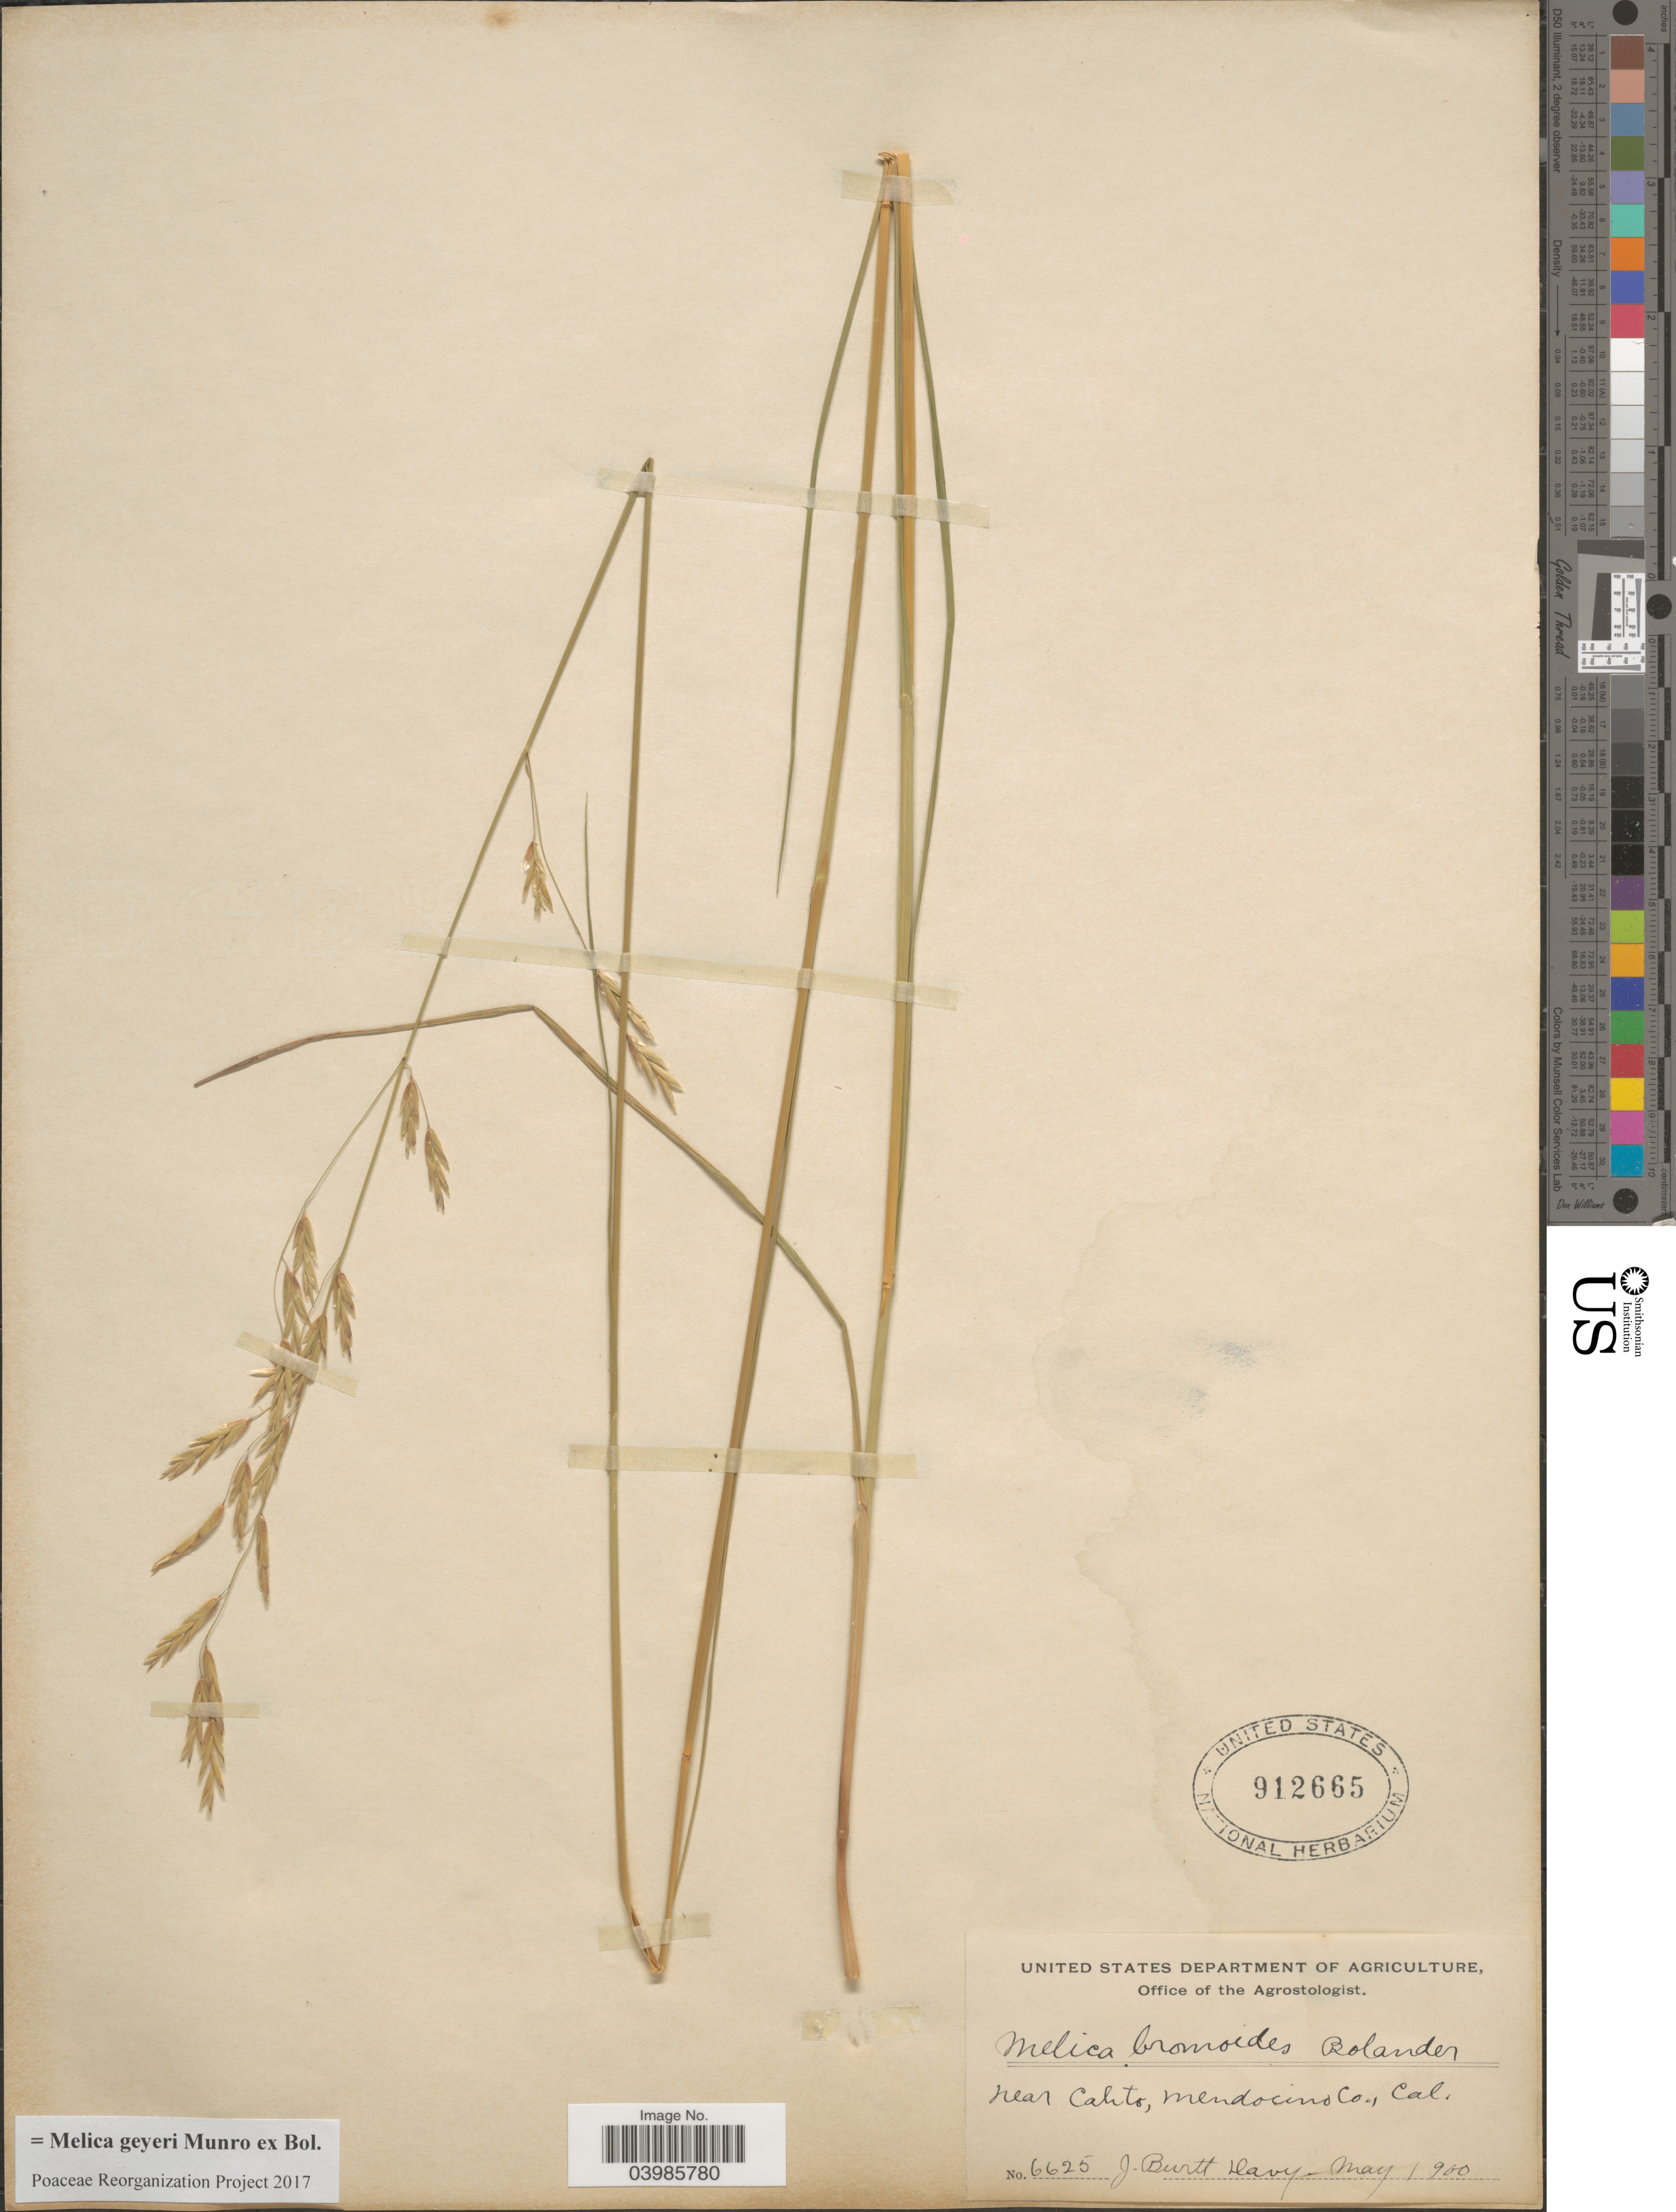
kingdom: Plantae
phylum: Tracheophyta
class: Liliopsida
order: Poales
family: Poaceae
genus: Melica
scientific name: Melica geyeri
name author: Munro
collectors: J. Burtt Davy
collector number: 6625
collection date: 1900-05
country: United States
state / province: California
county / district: Mendocino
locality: Near Cahto, Mendocino Co.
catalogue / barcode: US 912665